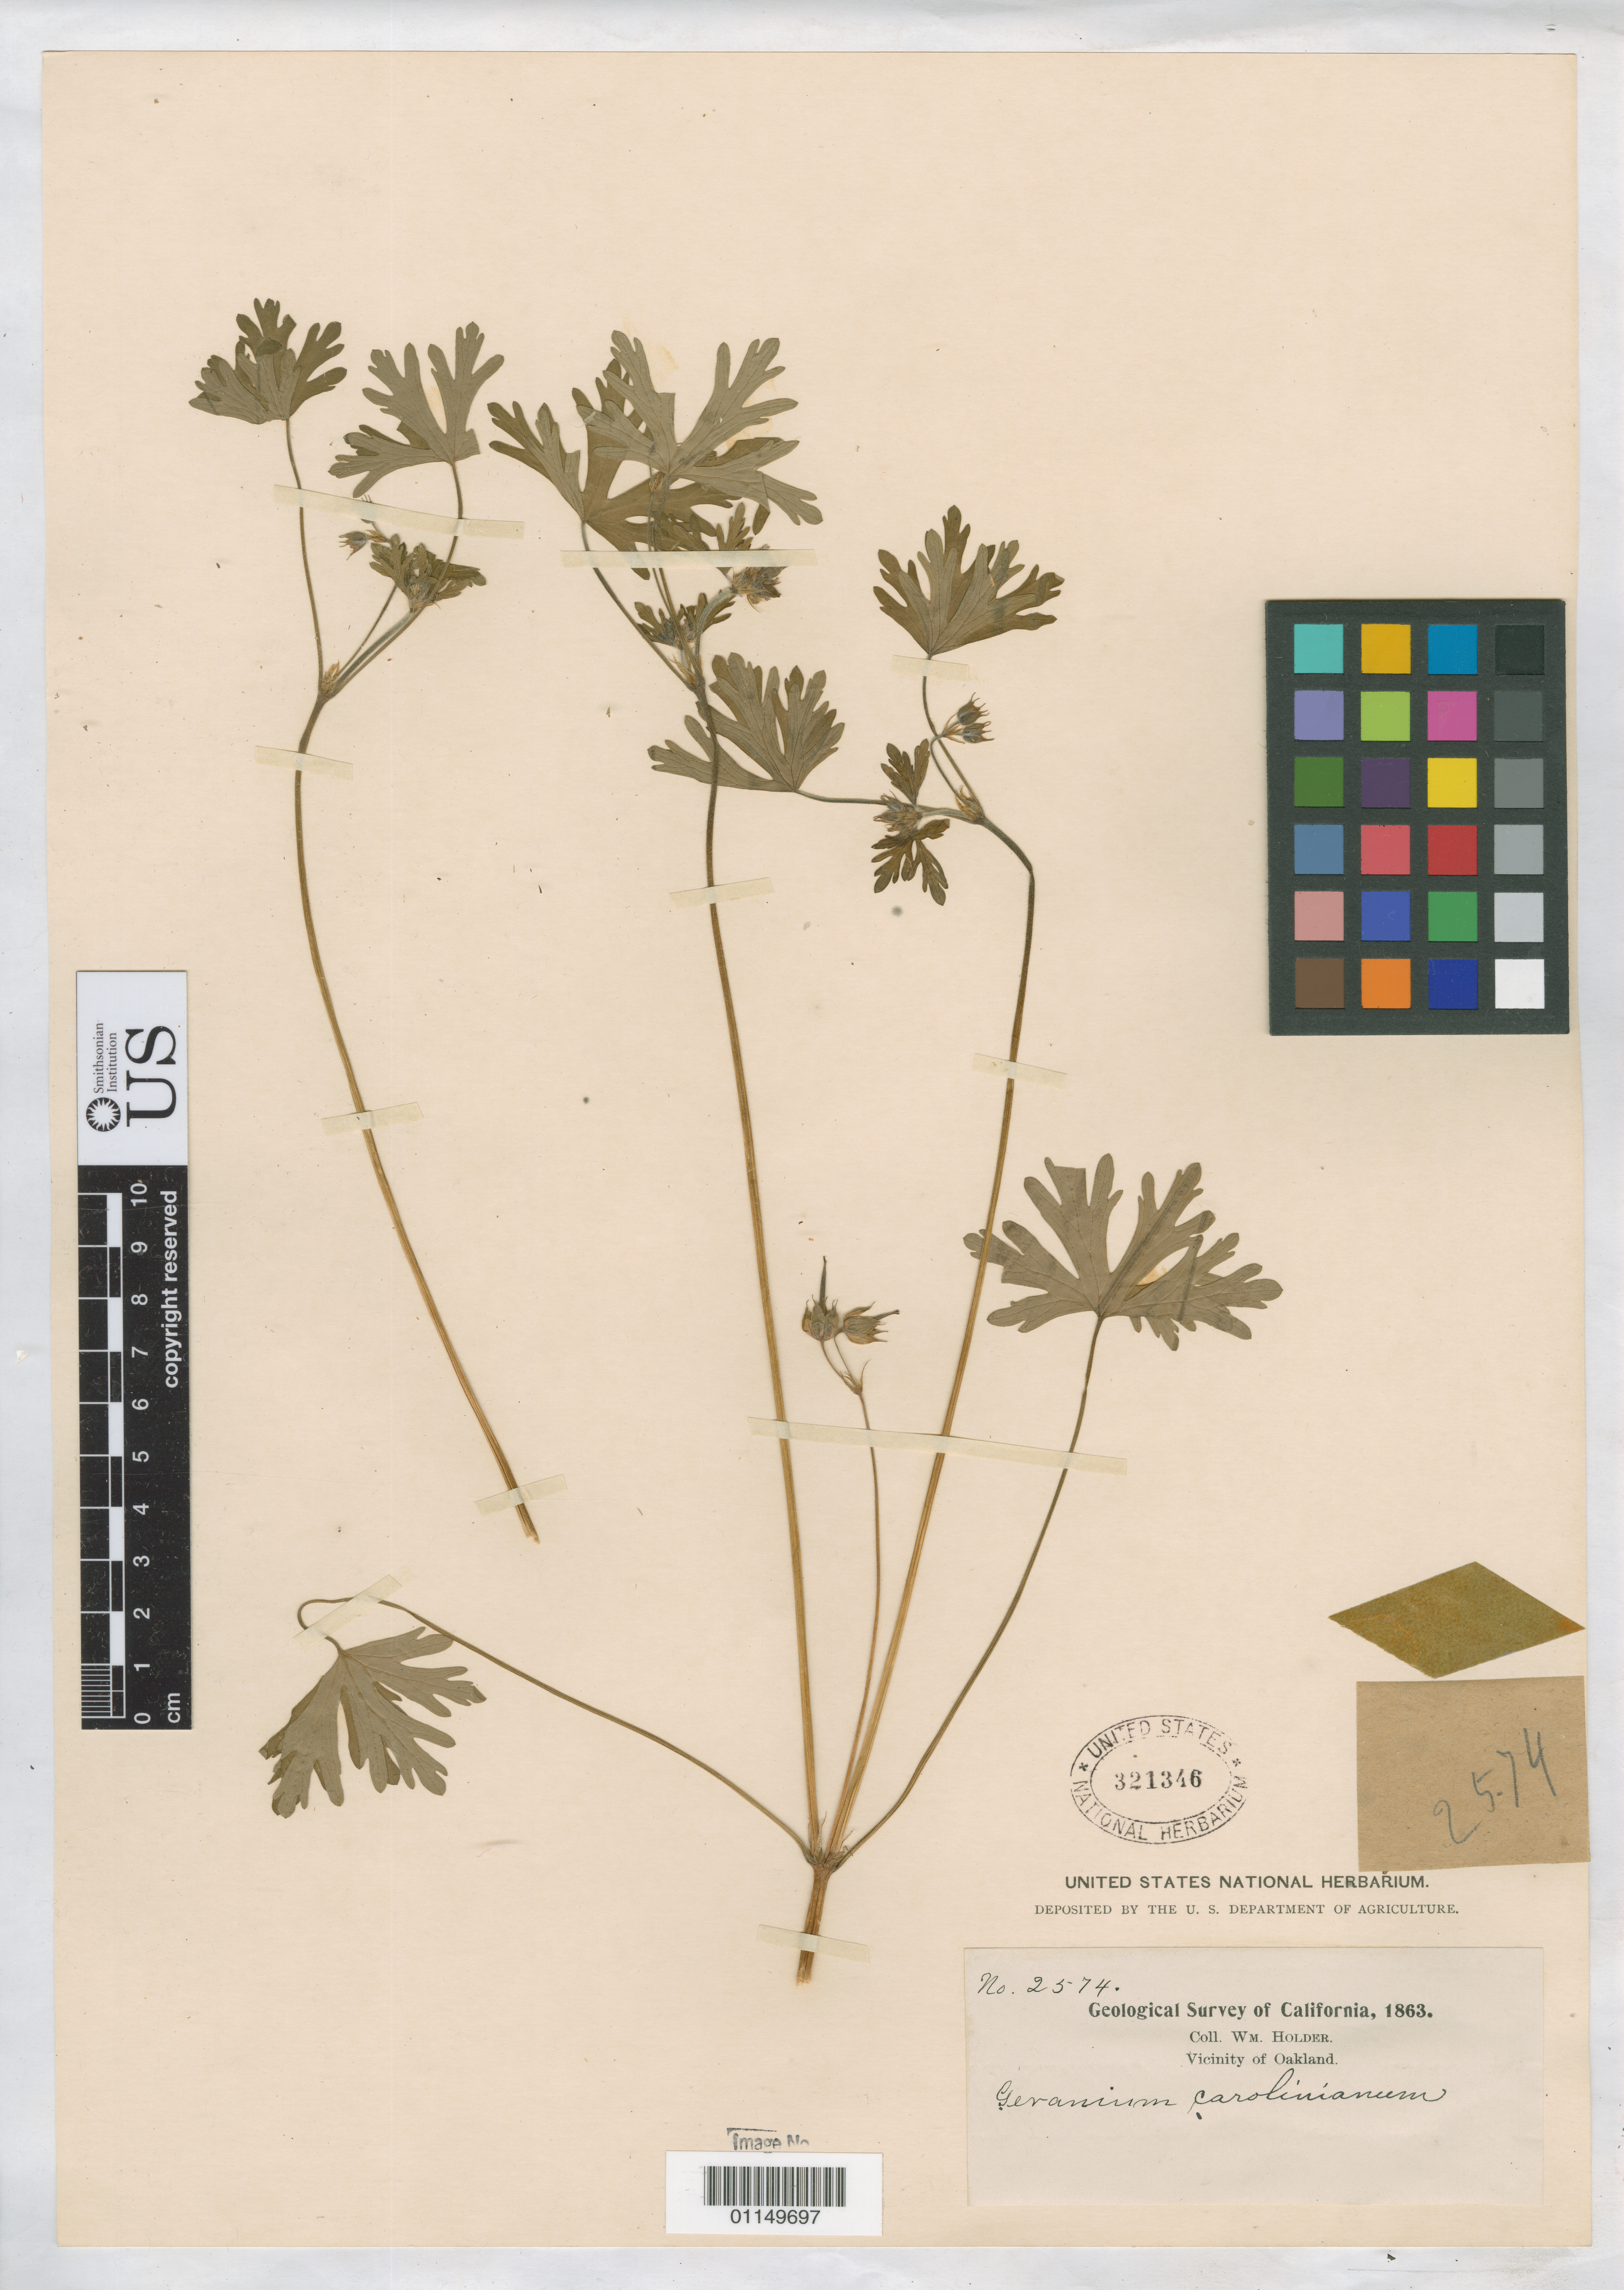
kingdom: Plantae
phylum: Tracheophyta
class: Magnoliopsida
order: Geraniales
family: Geraniaceae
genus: Geranium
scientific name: Geranium carolinianum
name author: L.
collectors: W. Holder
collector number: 2574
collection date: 1863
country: United States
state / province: California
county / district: Alameda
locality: Vicinity of Oakland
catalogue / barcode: US 321346